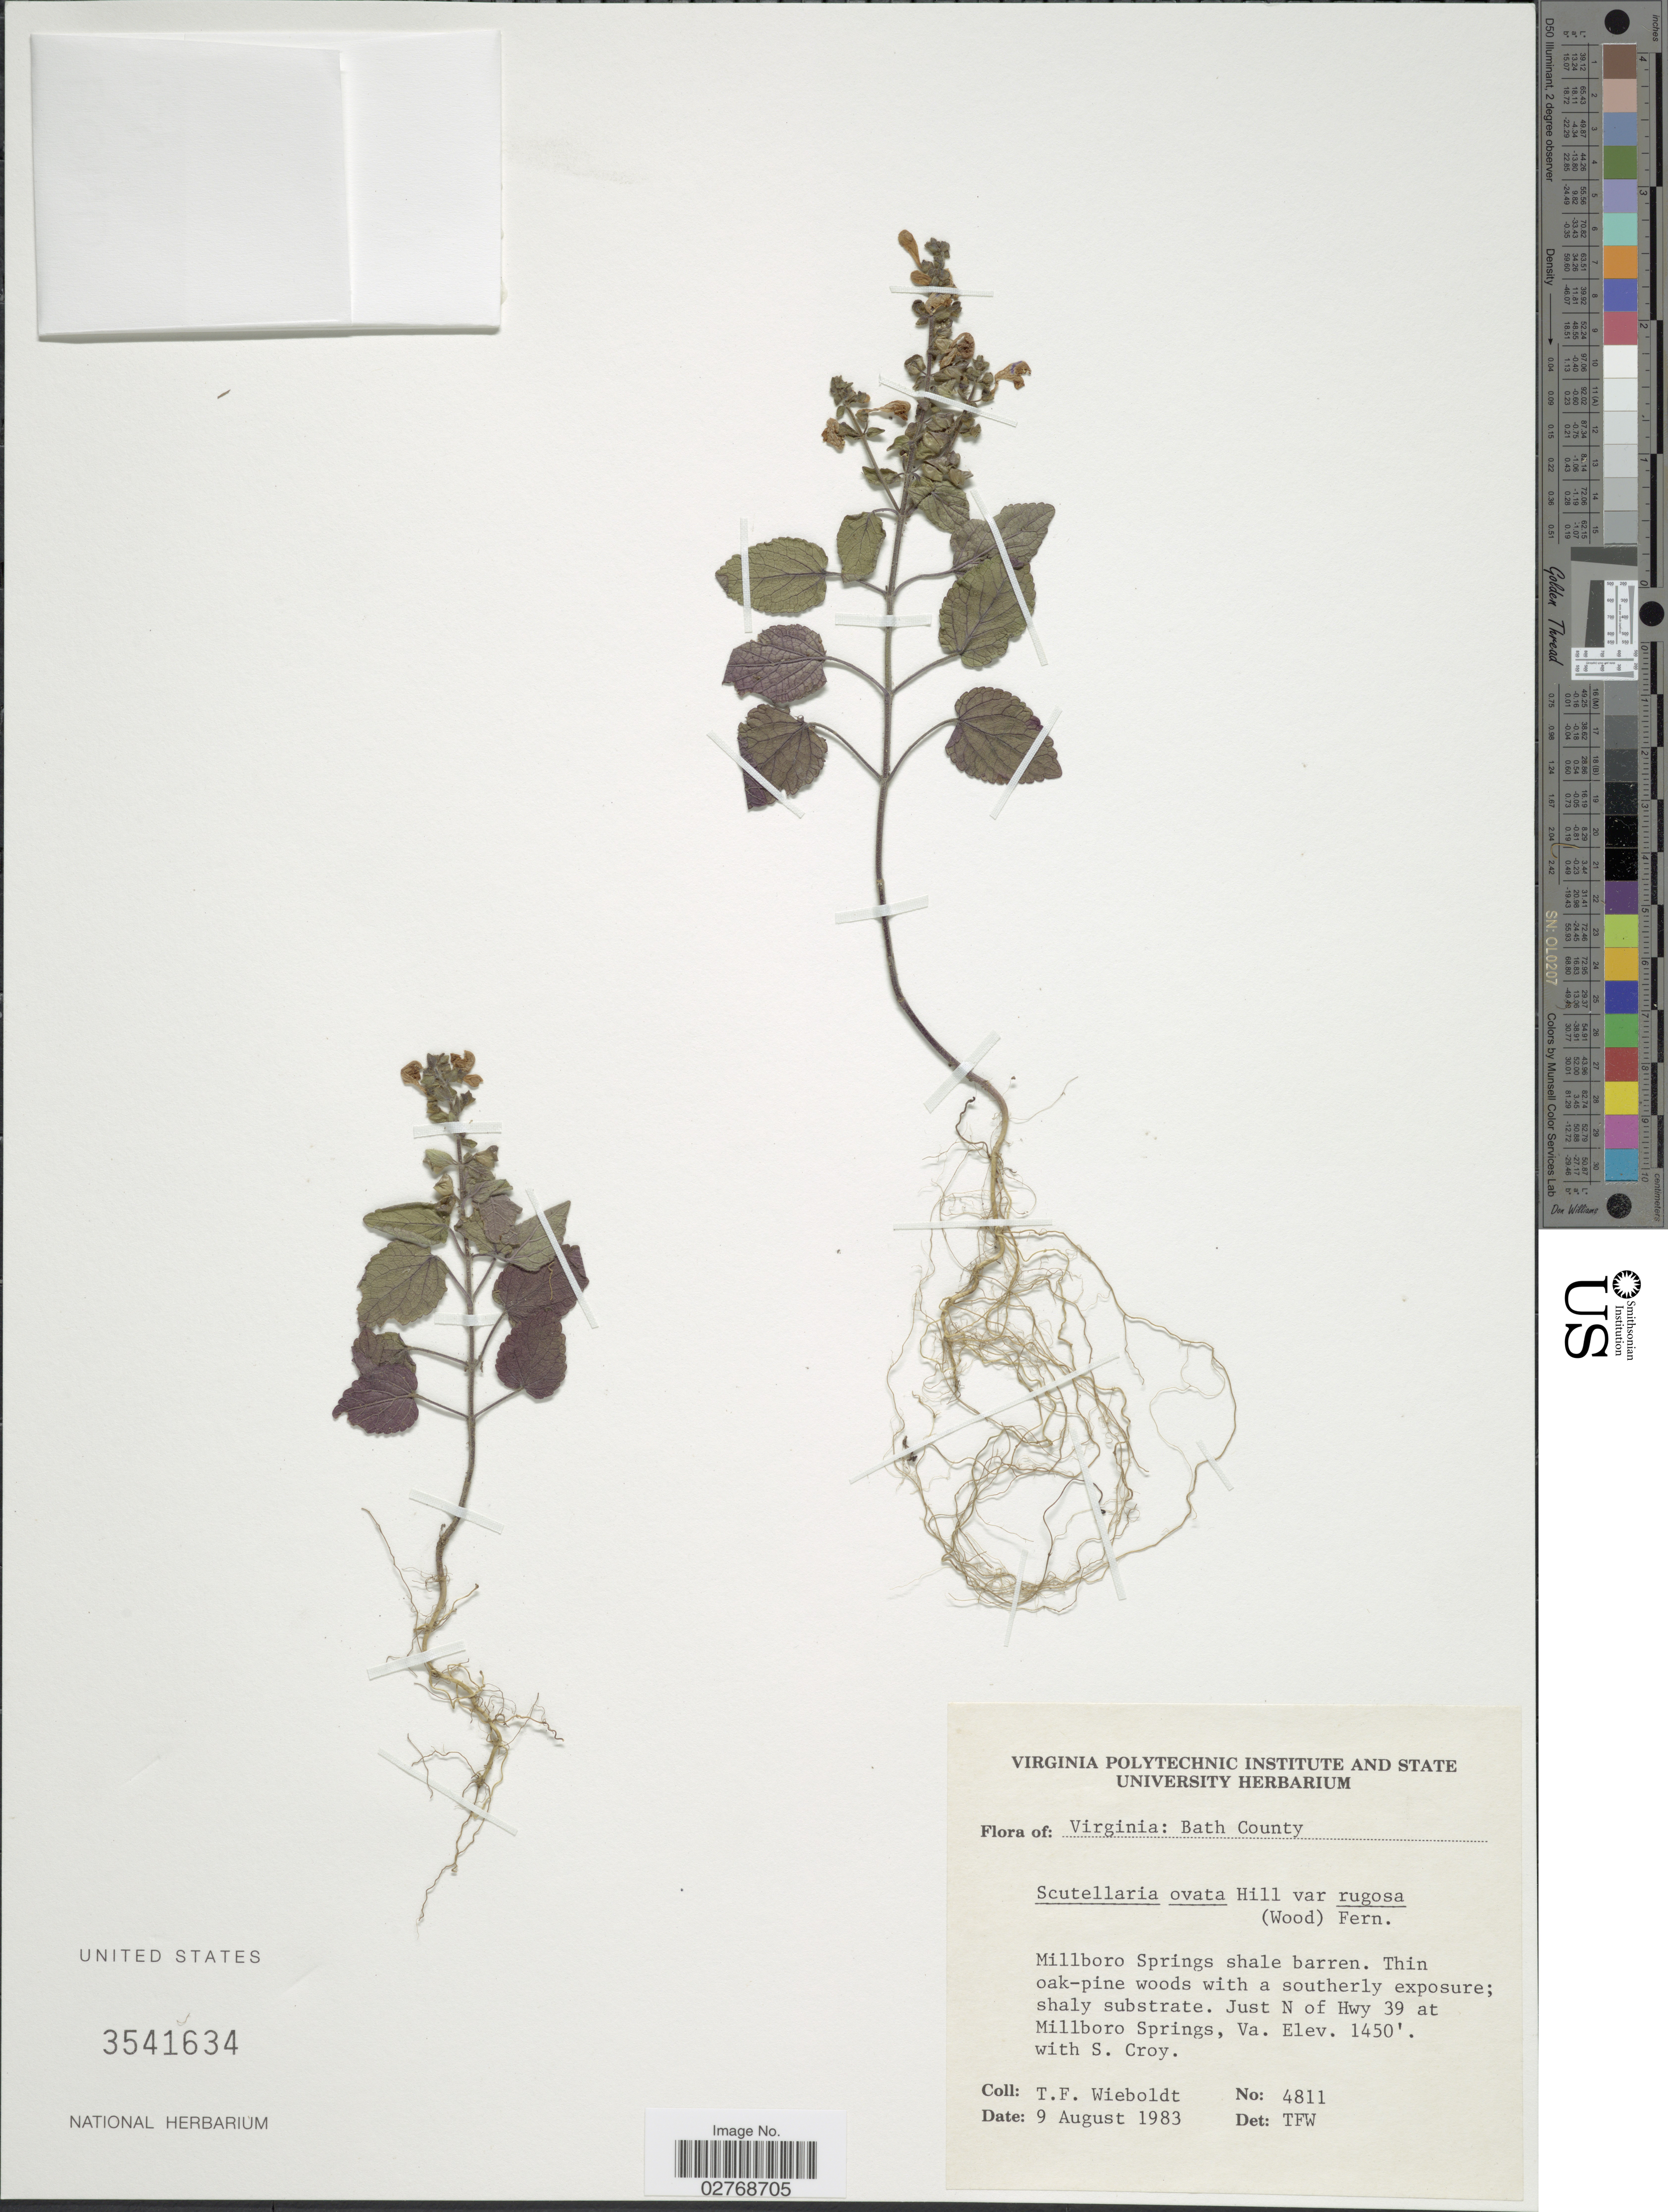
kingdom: Plantae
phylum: Tracheophyta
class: Magnoliopsida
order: Lamiales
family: Lamiaceae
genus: Scutellaria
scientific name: Scutellaria ovata subsp. rugosa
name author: (Alph. Wood) Epling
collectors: T. Wieboldt & S. Croy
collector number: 4811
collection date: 1983-08-09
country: United States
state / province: Virginia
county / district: Bath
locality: Bath County. Millboro Springs shale barren. Just N of Hwy 39 at Millboro Springs.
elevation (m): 442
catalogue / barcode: US 3541634